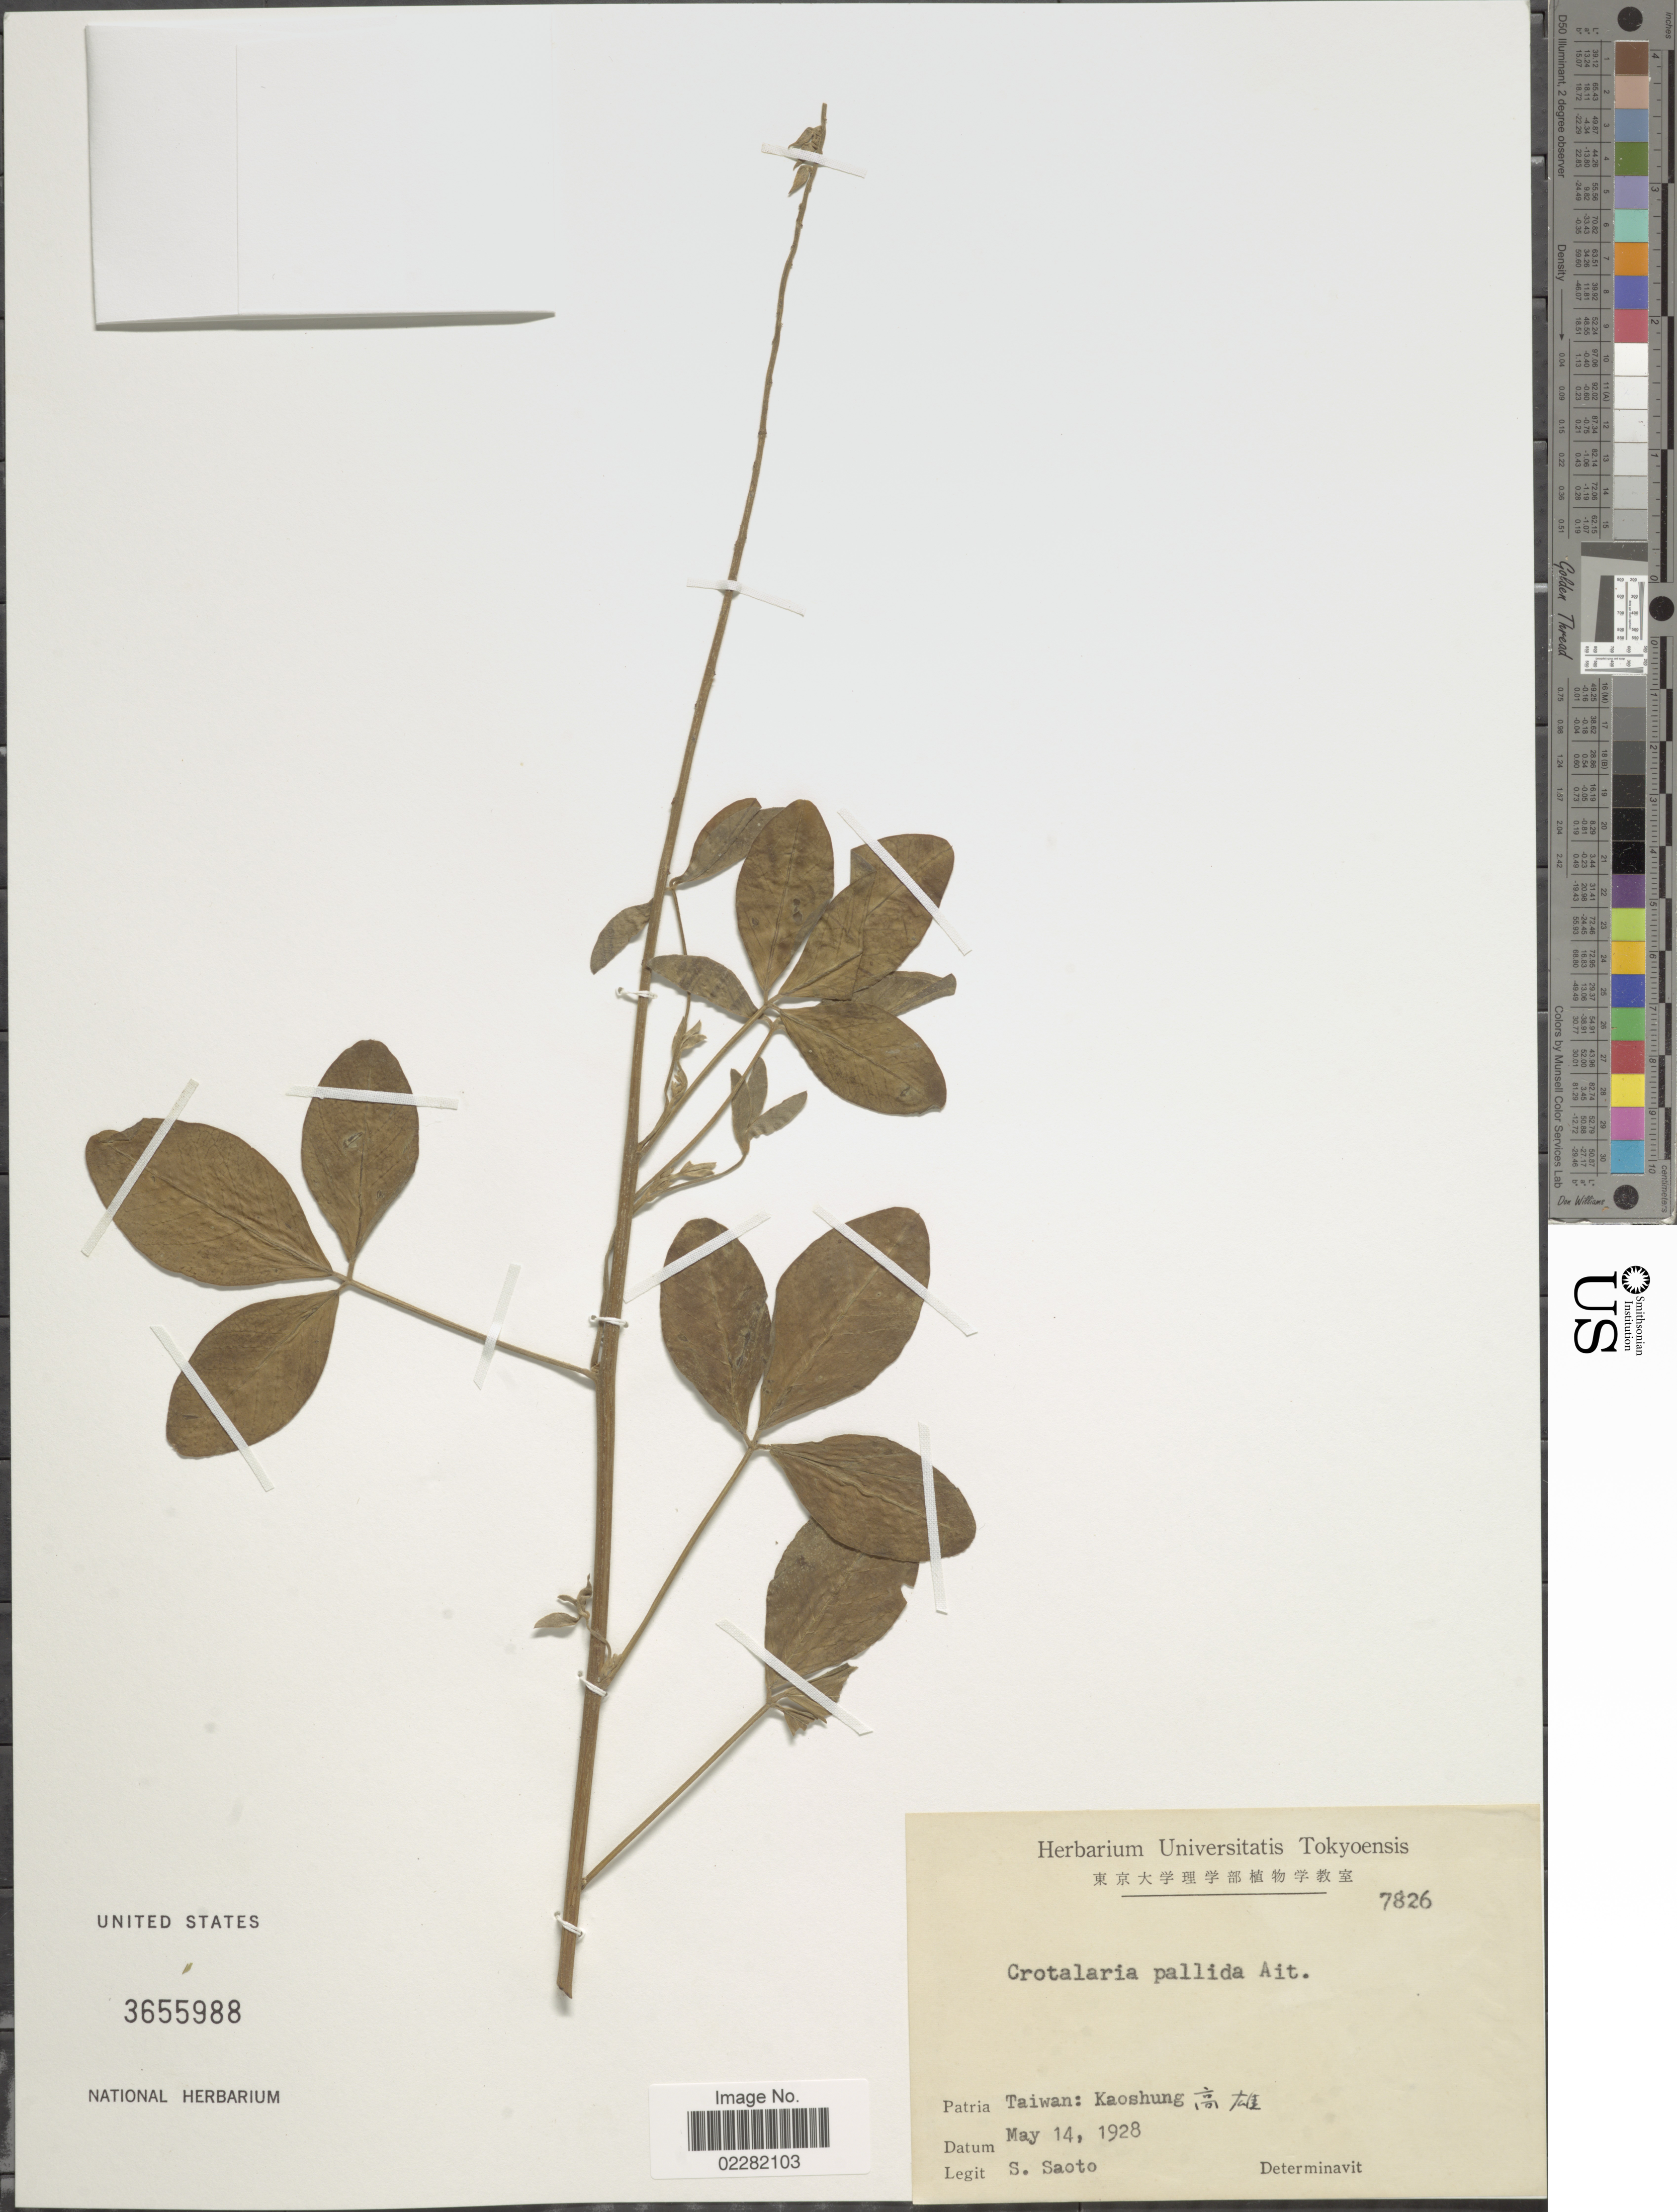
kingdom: Plantae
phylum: Tracheophyta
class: Magnoliopsida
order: Fabales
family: Fabaceae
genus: Crotalaria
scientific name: Crotalaria pallida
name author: Aiton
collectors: S. Saoto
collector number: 7826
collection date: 1928-05-14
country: Taiwan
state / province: Kaohsiung City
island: Taiwan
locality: Kaohsiung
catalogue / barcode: US 3655988